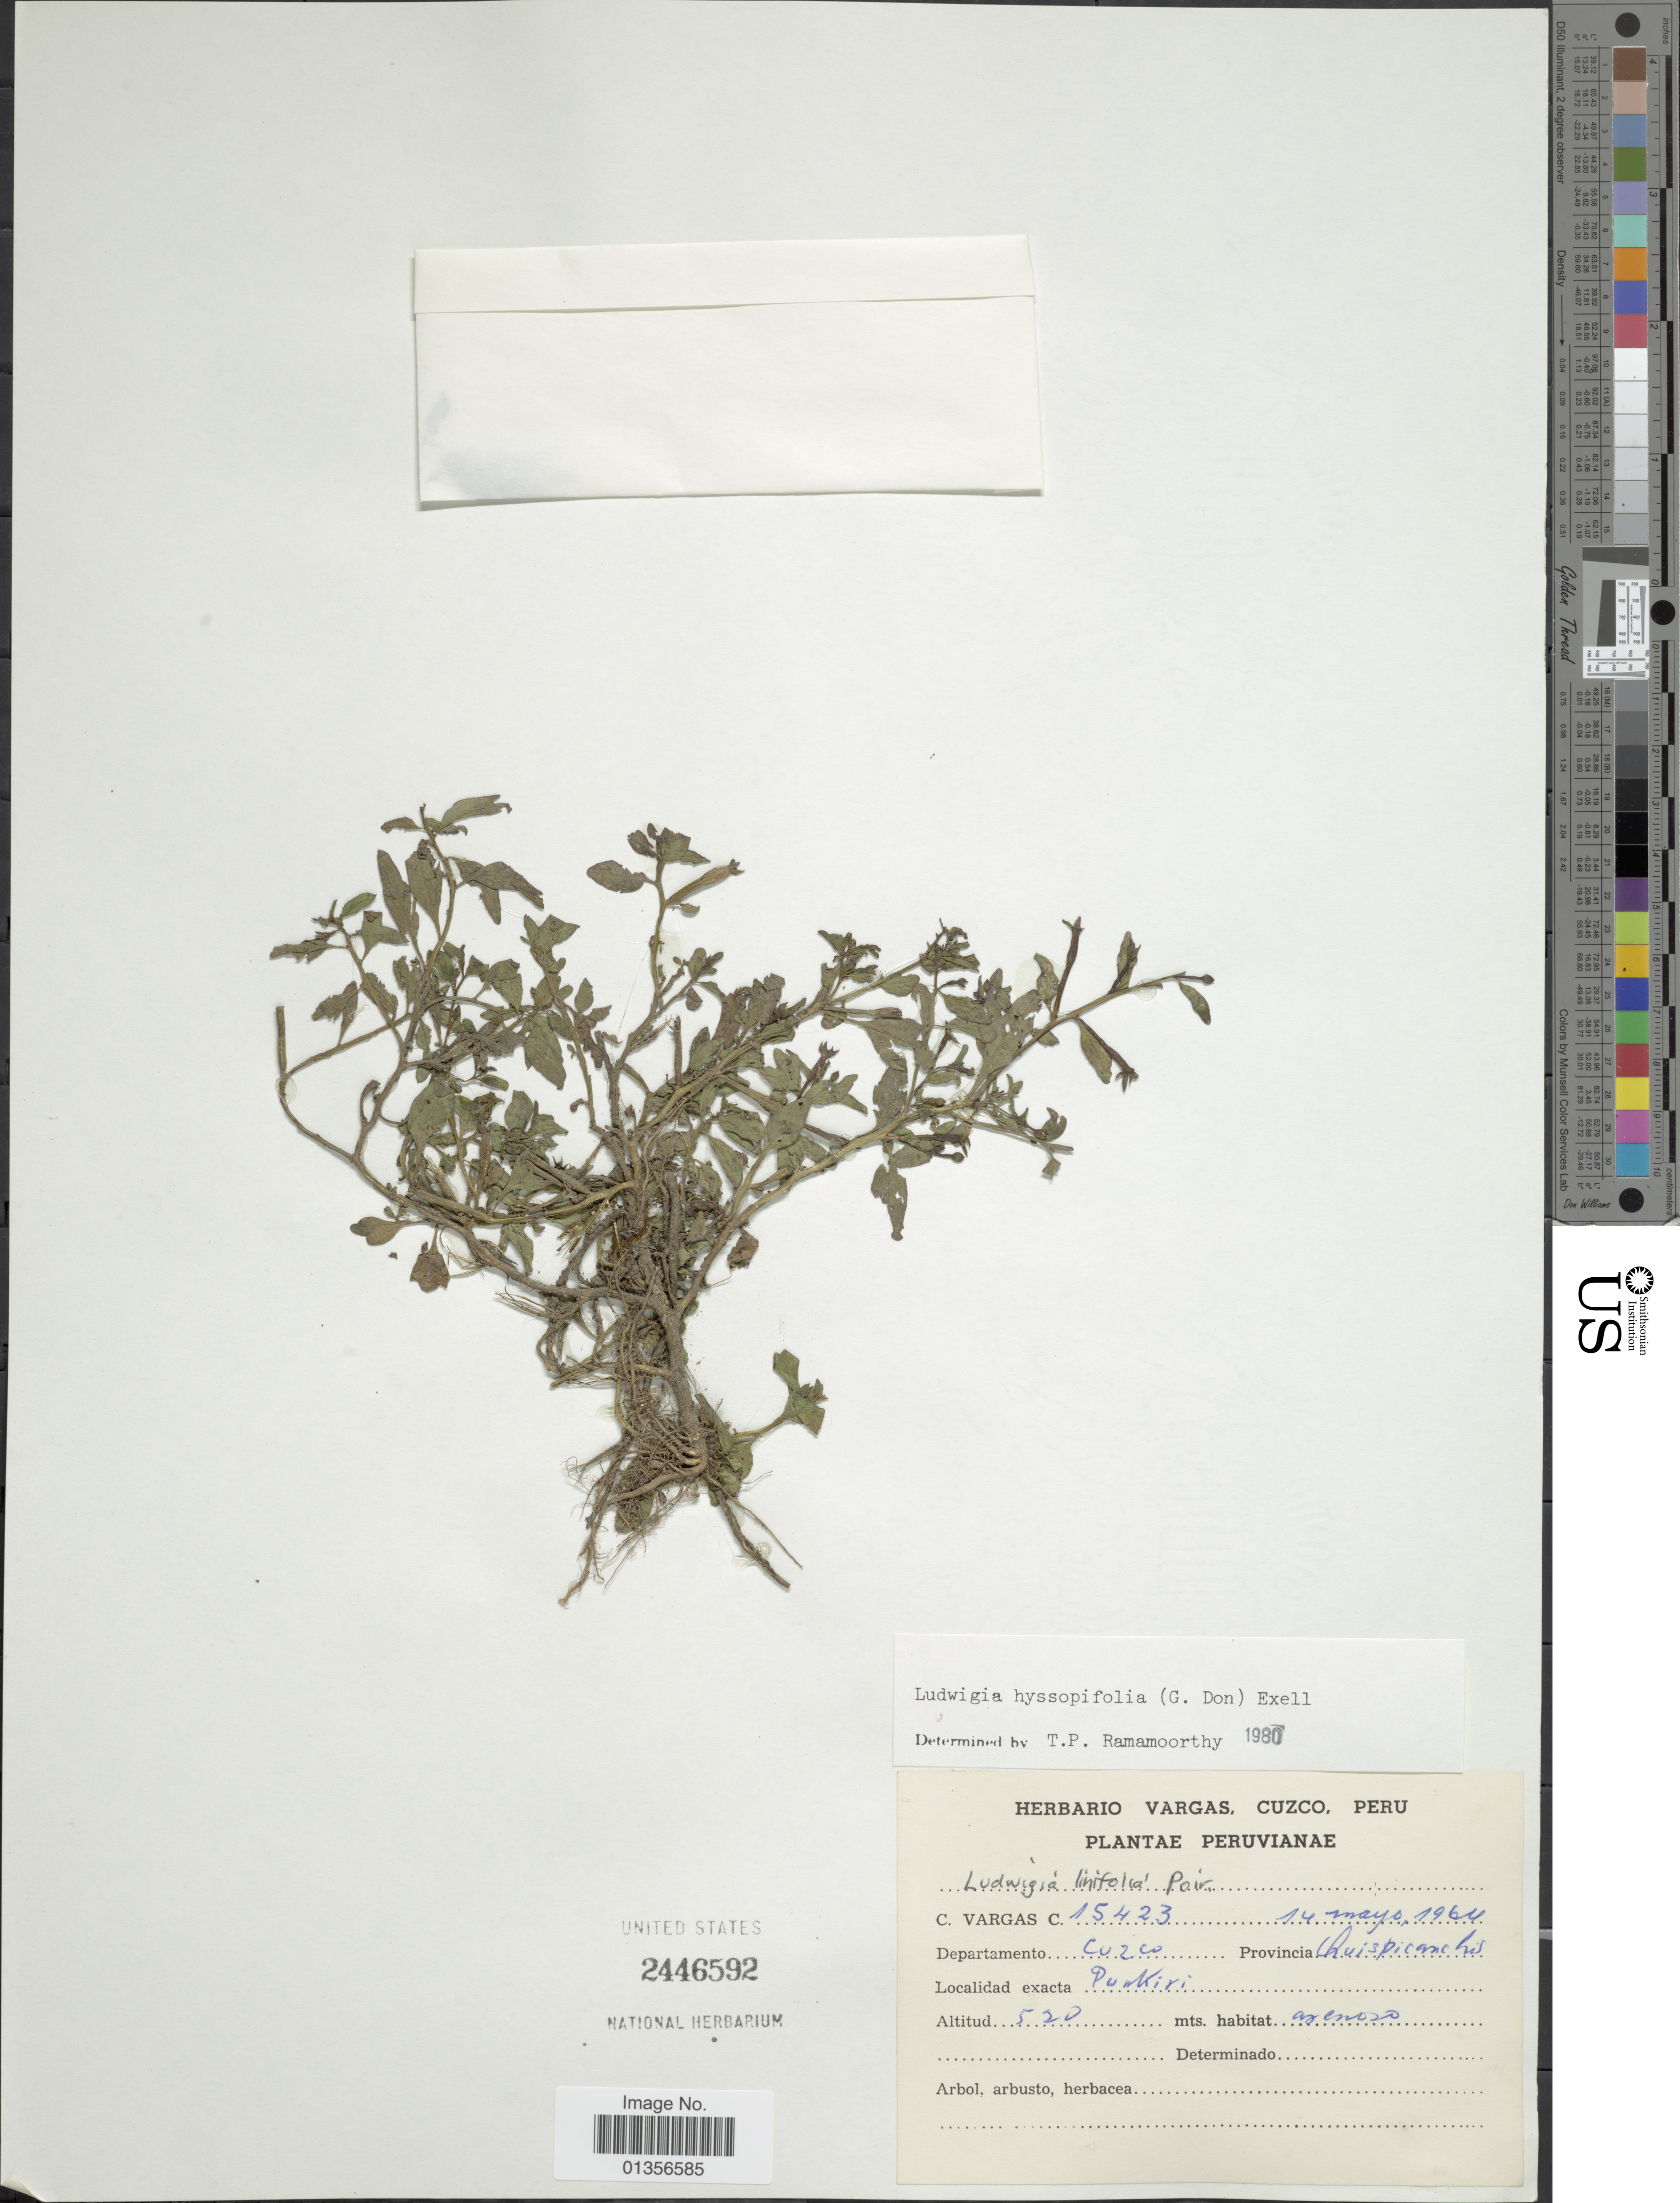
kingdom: Plantae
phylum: Tracheophyta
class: Magnoliopsida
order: Myrtales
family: Onagraceae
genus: Ludwigia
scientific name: Ludwigia hyssopifolia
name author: (G. Don) Exell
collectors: C. Vargas Calderón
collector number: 15423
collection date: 1964-05-14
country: Peru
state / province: Cusco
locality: Provincia Quispicanchis, Punkiri.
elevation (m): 520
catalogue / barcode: US 2446592